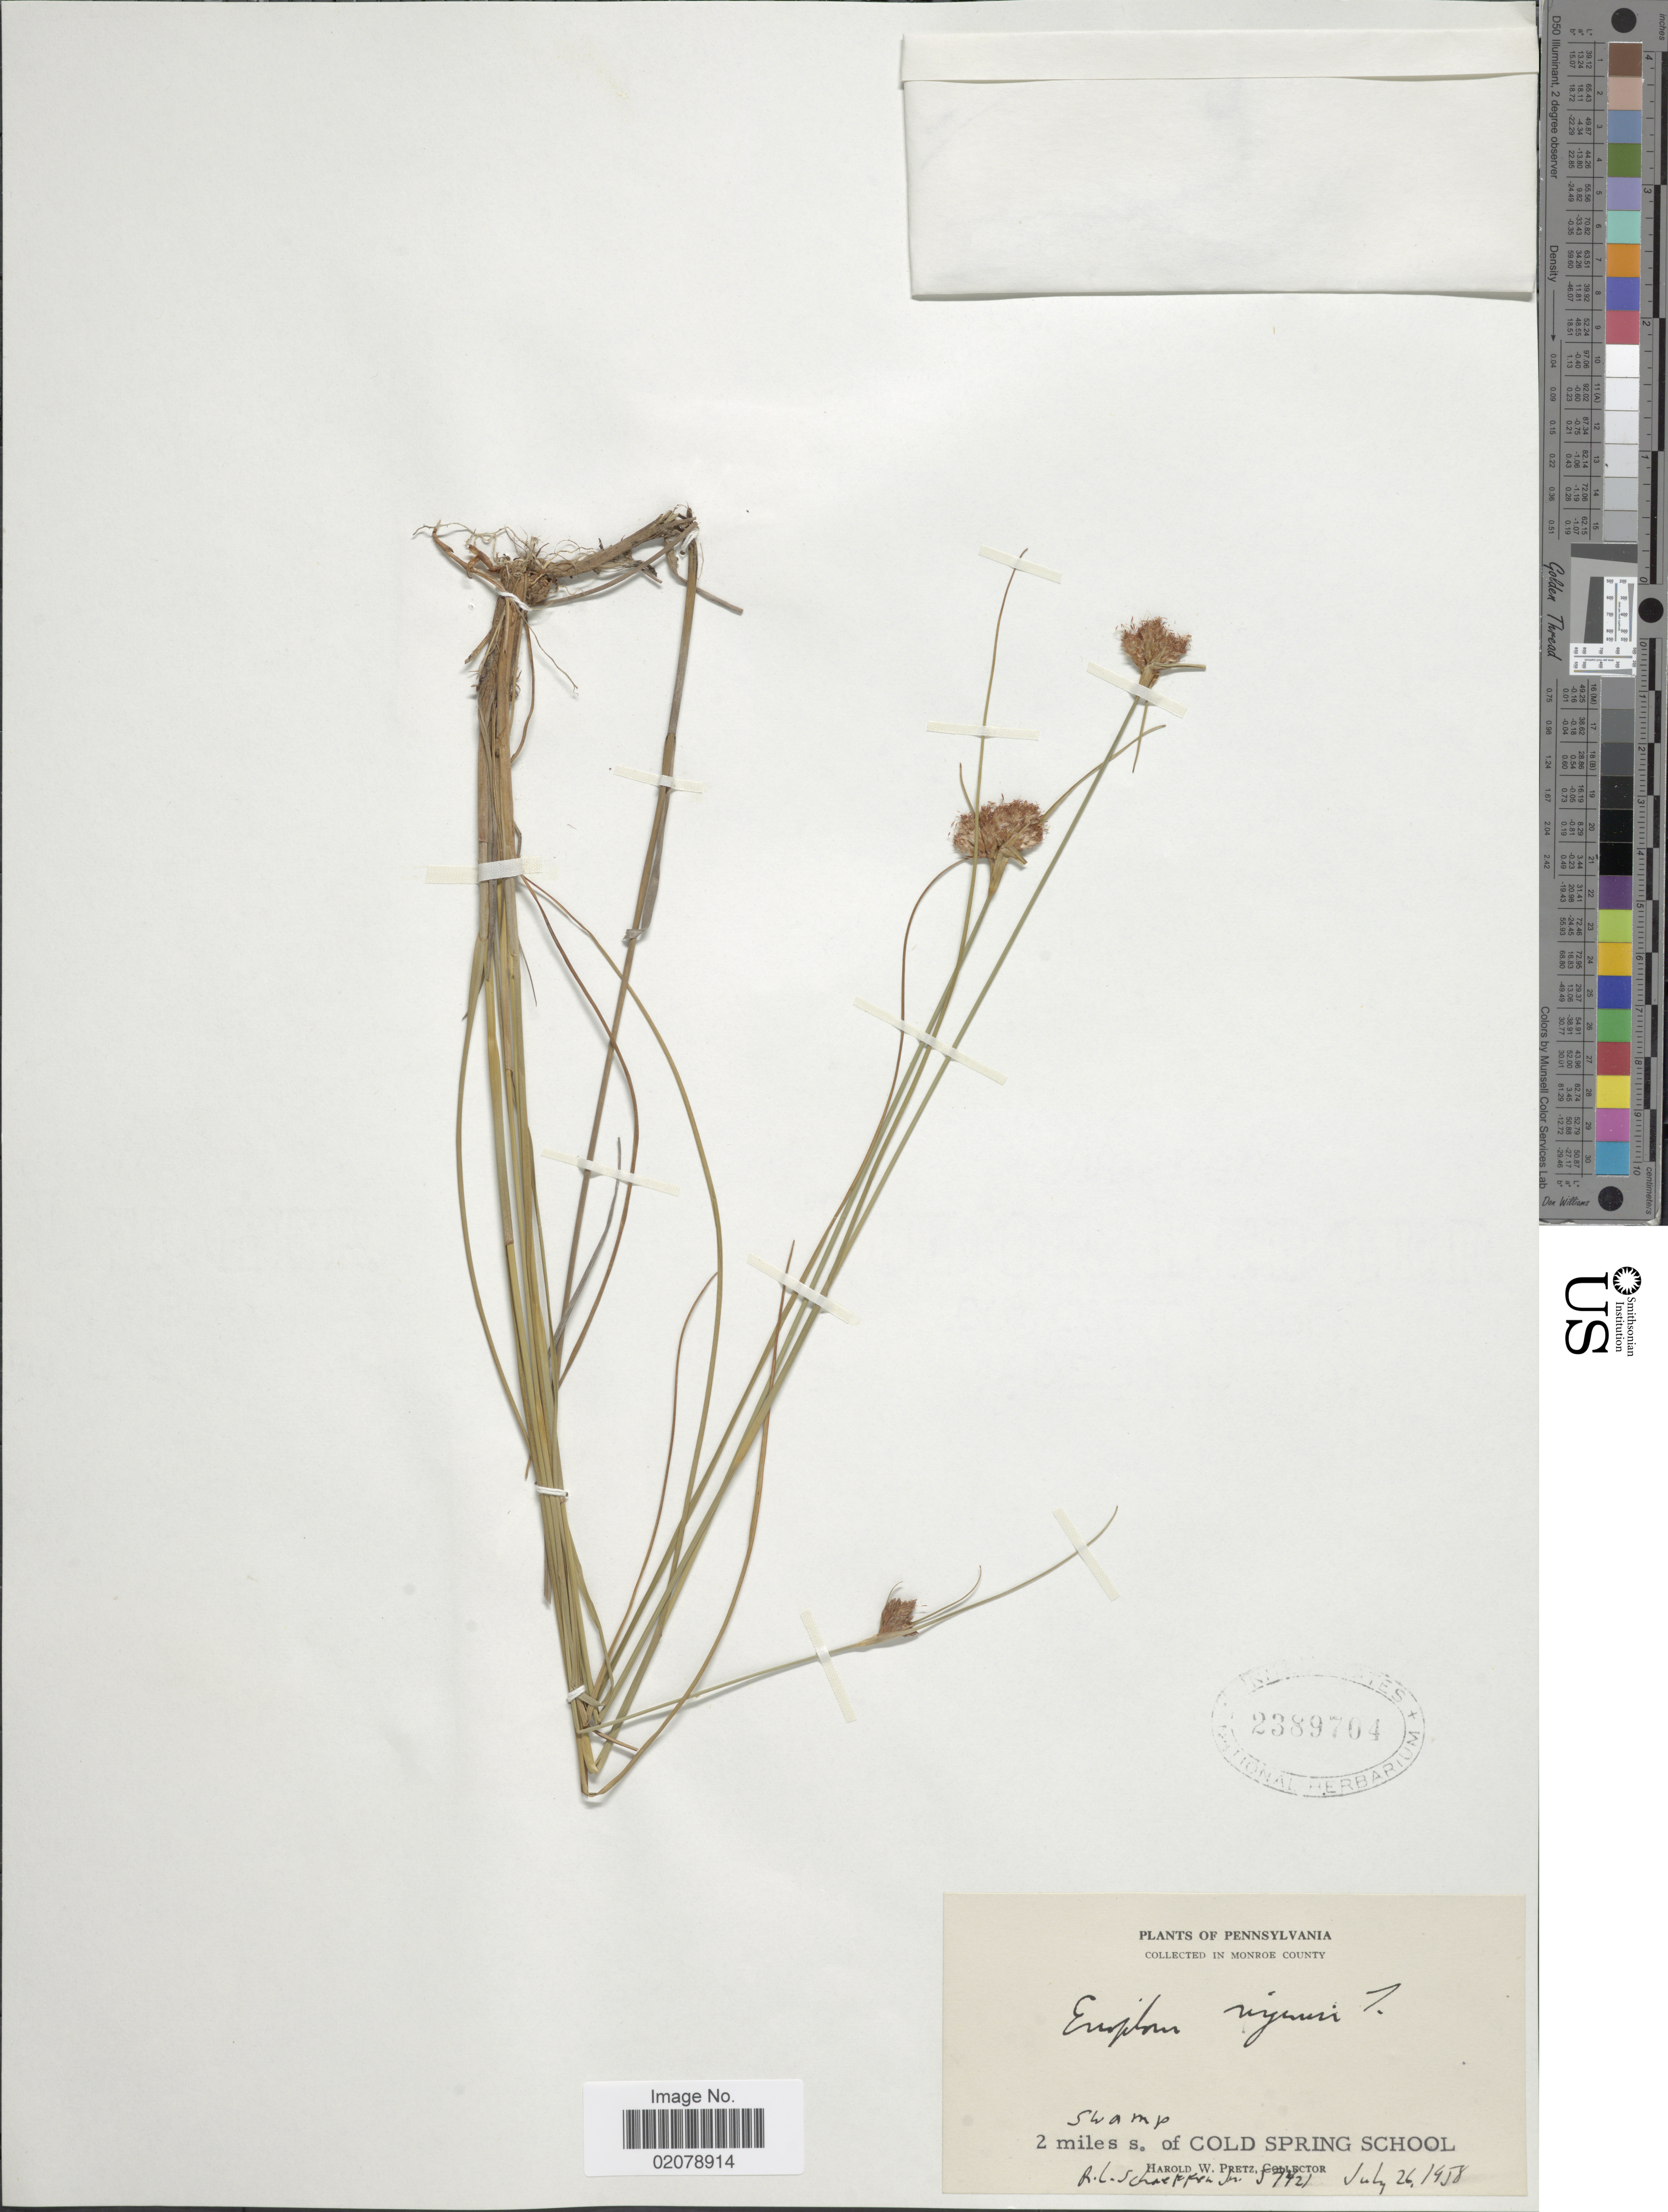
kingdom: Plantae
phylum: Tracheophyta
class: Liliopsida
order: Poales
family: Cyperaceae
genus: Eriophorum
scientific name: Eriophorum virginicum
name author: L.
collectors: R. L. Schaeffer Jr. & H. W. Pretz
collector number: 57421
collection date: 1958-07-26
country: United States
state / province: Pennsylvania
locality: Monroe County. 2 miles s. of Cold Spring School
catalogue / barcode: US 2389704